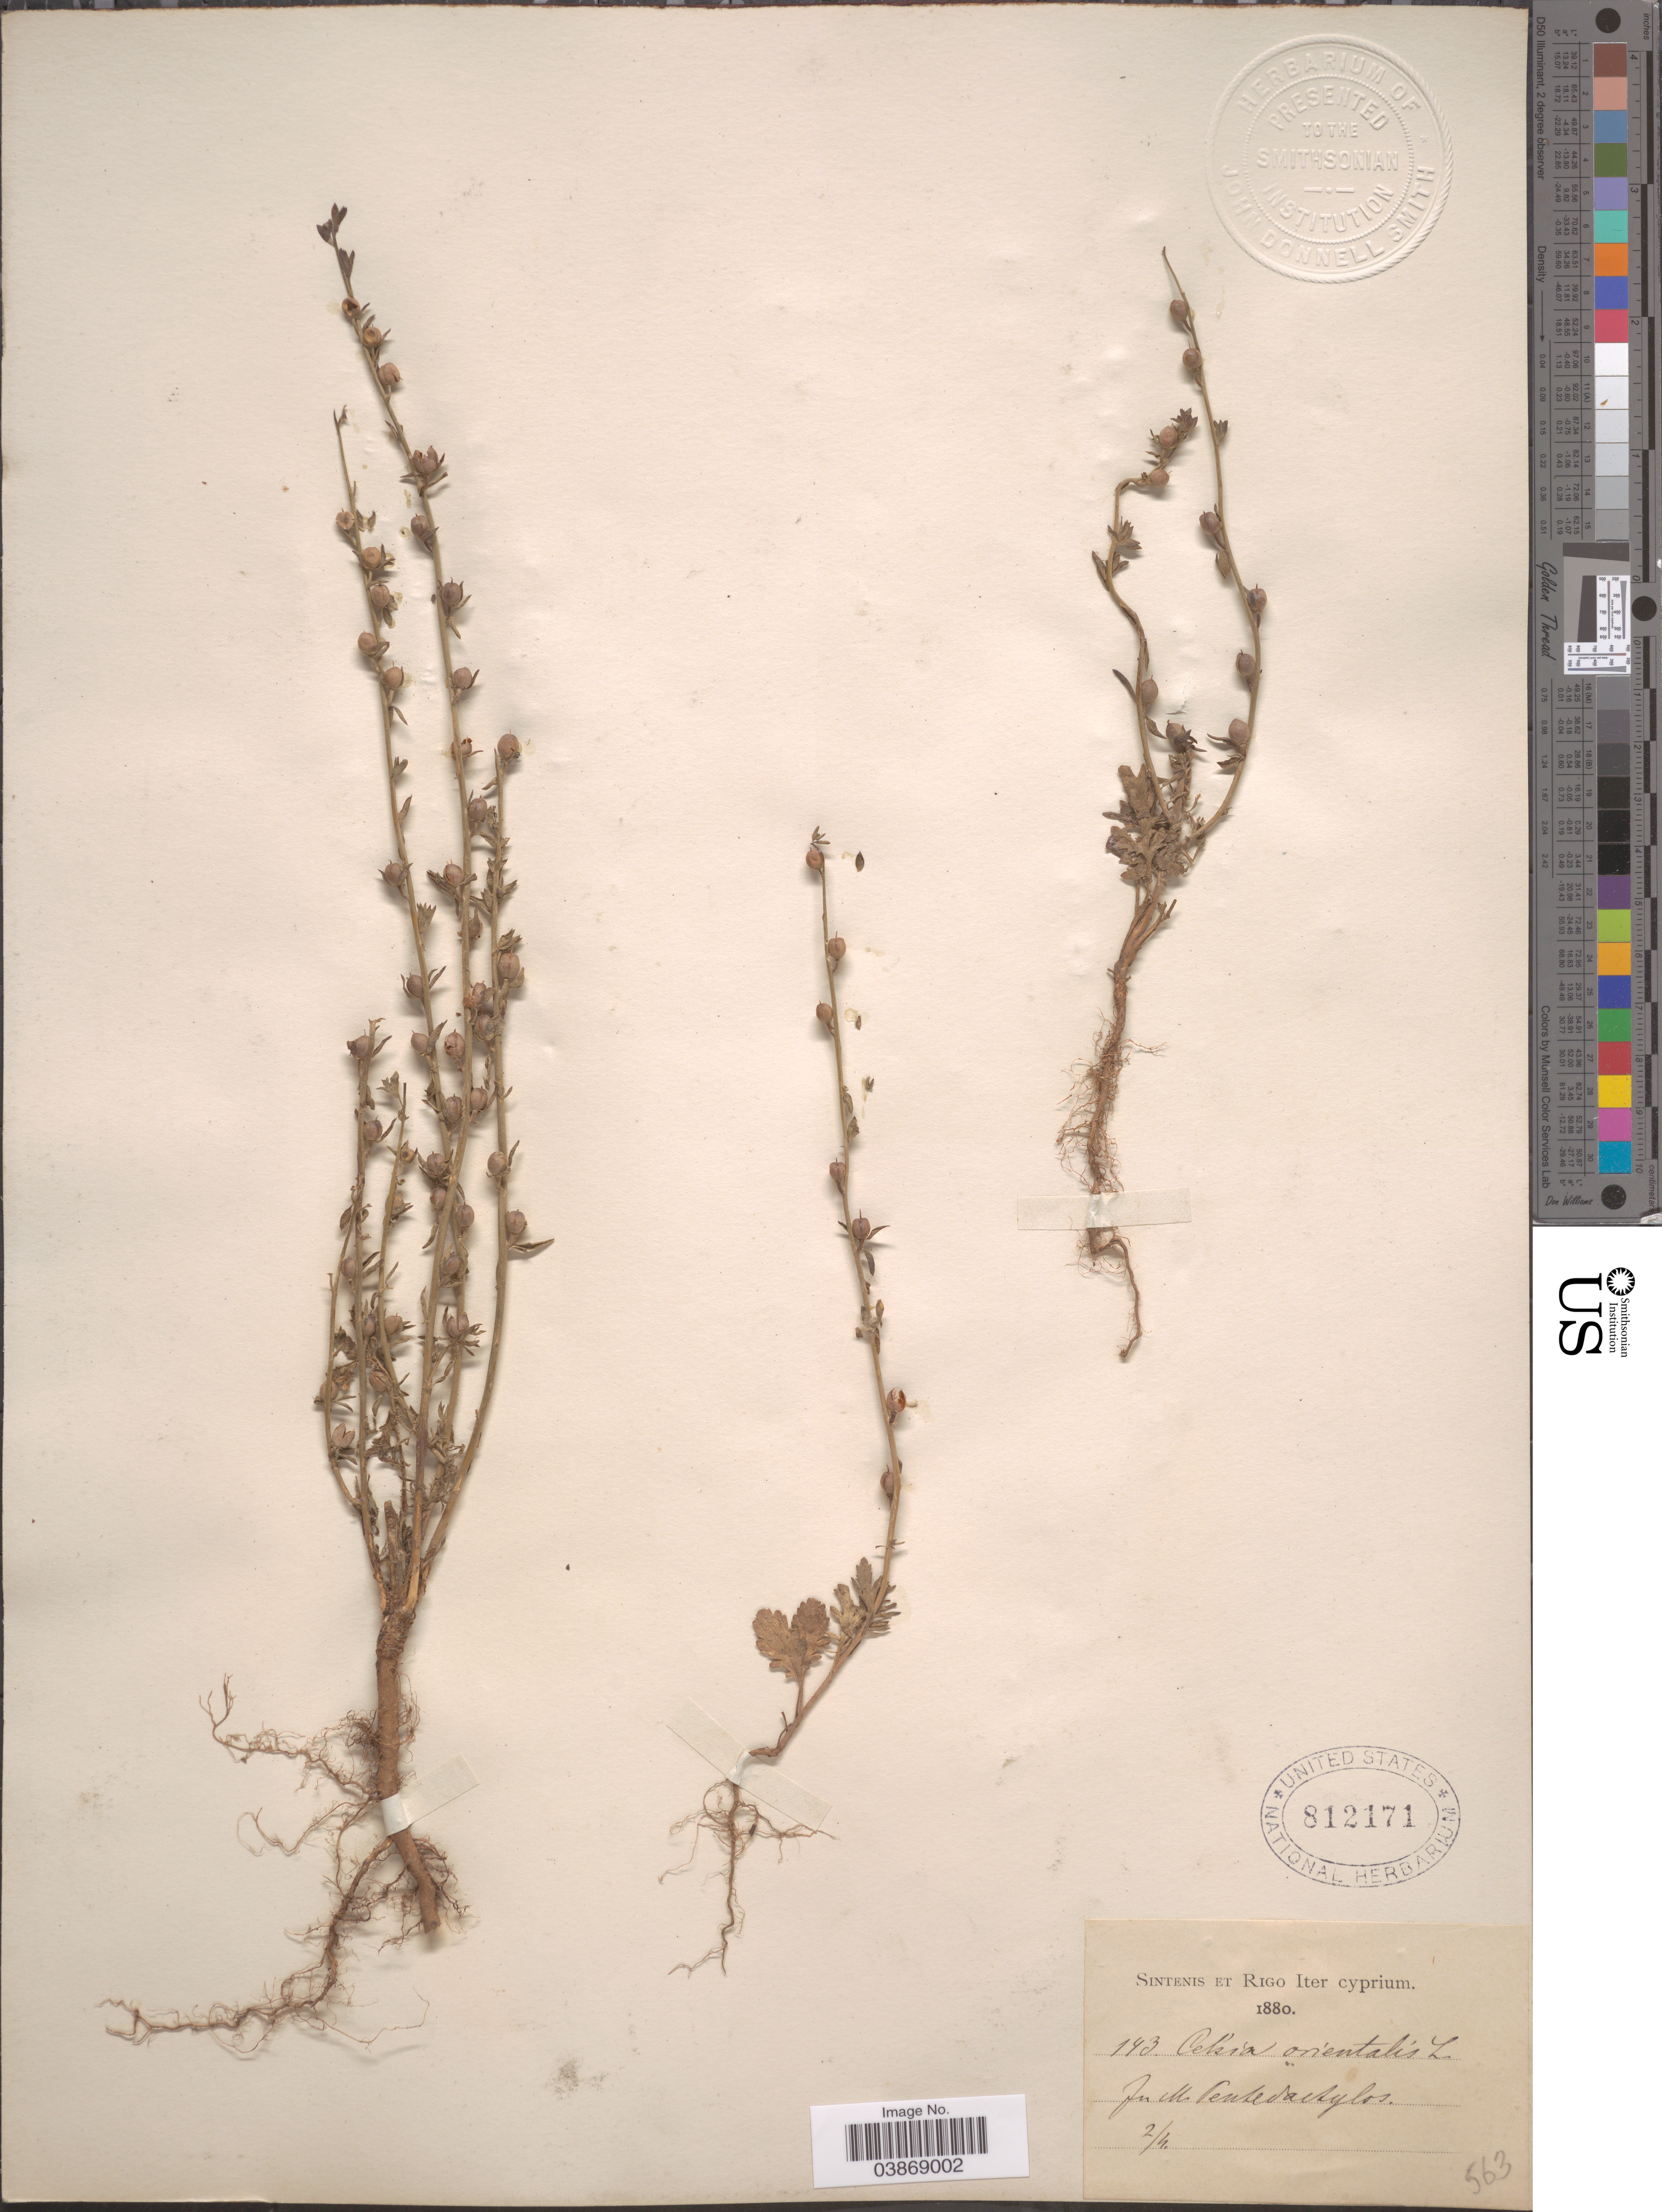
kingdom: Plantae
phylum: Tracheophyta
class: Magnoliopsida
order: Lamiales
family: Scrophulariaceae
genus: Celsia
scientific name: Celsia orientalis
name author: L.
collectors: -. Sintenis & -- Rigo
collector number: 143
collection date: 1880-04-02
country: Cyprus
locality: In M Pentedactylos.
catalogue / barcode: US 812171